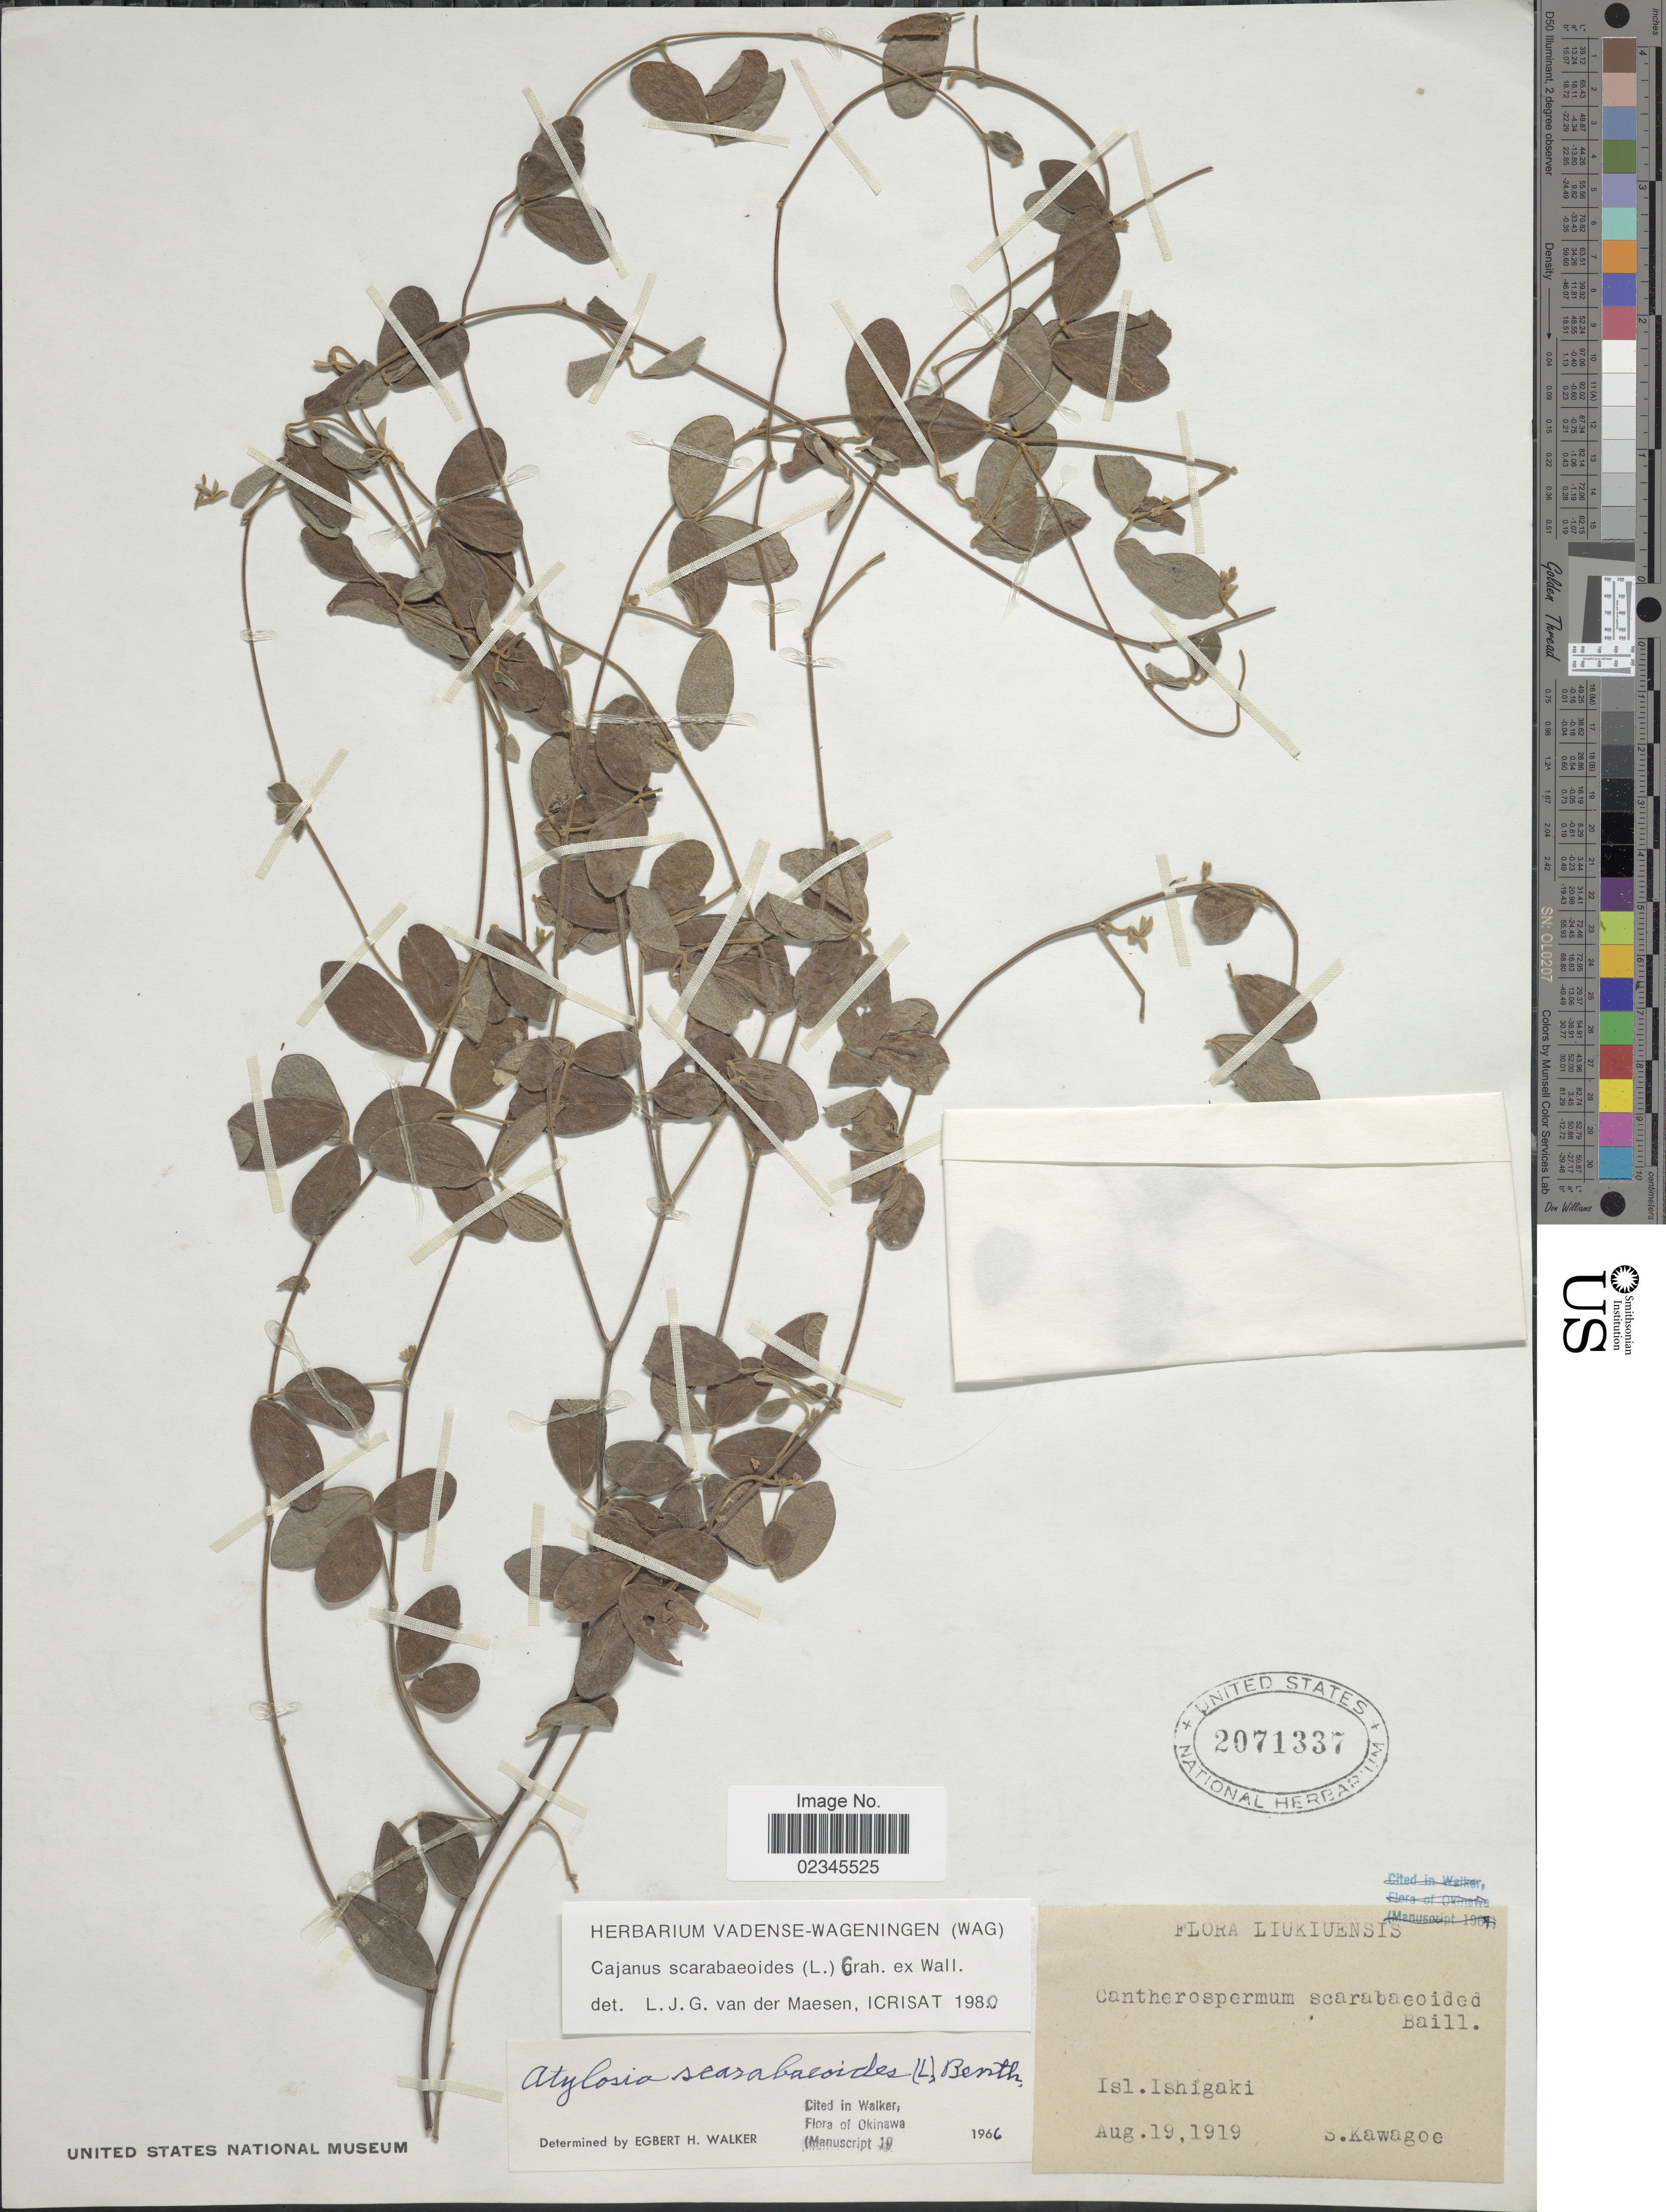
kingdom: Plantae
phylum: Tracheophyta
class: Magnoliopsida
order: Fabales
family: Fabaceae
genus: Cajanus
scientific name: Cajanus scarabaeoides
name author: (L.) Thou. ex Graham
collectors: S. Kawagoe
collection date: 1919-08-19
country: Japan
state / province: Okinawa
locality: Luikiuensis. Isl. Ishigaki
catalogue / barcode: US 2071337